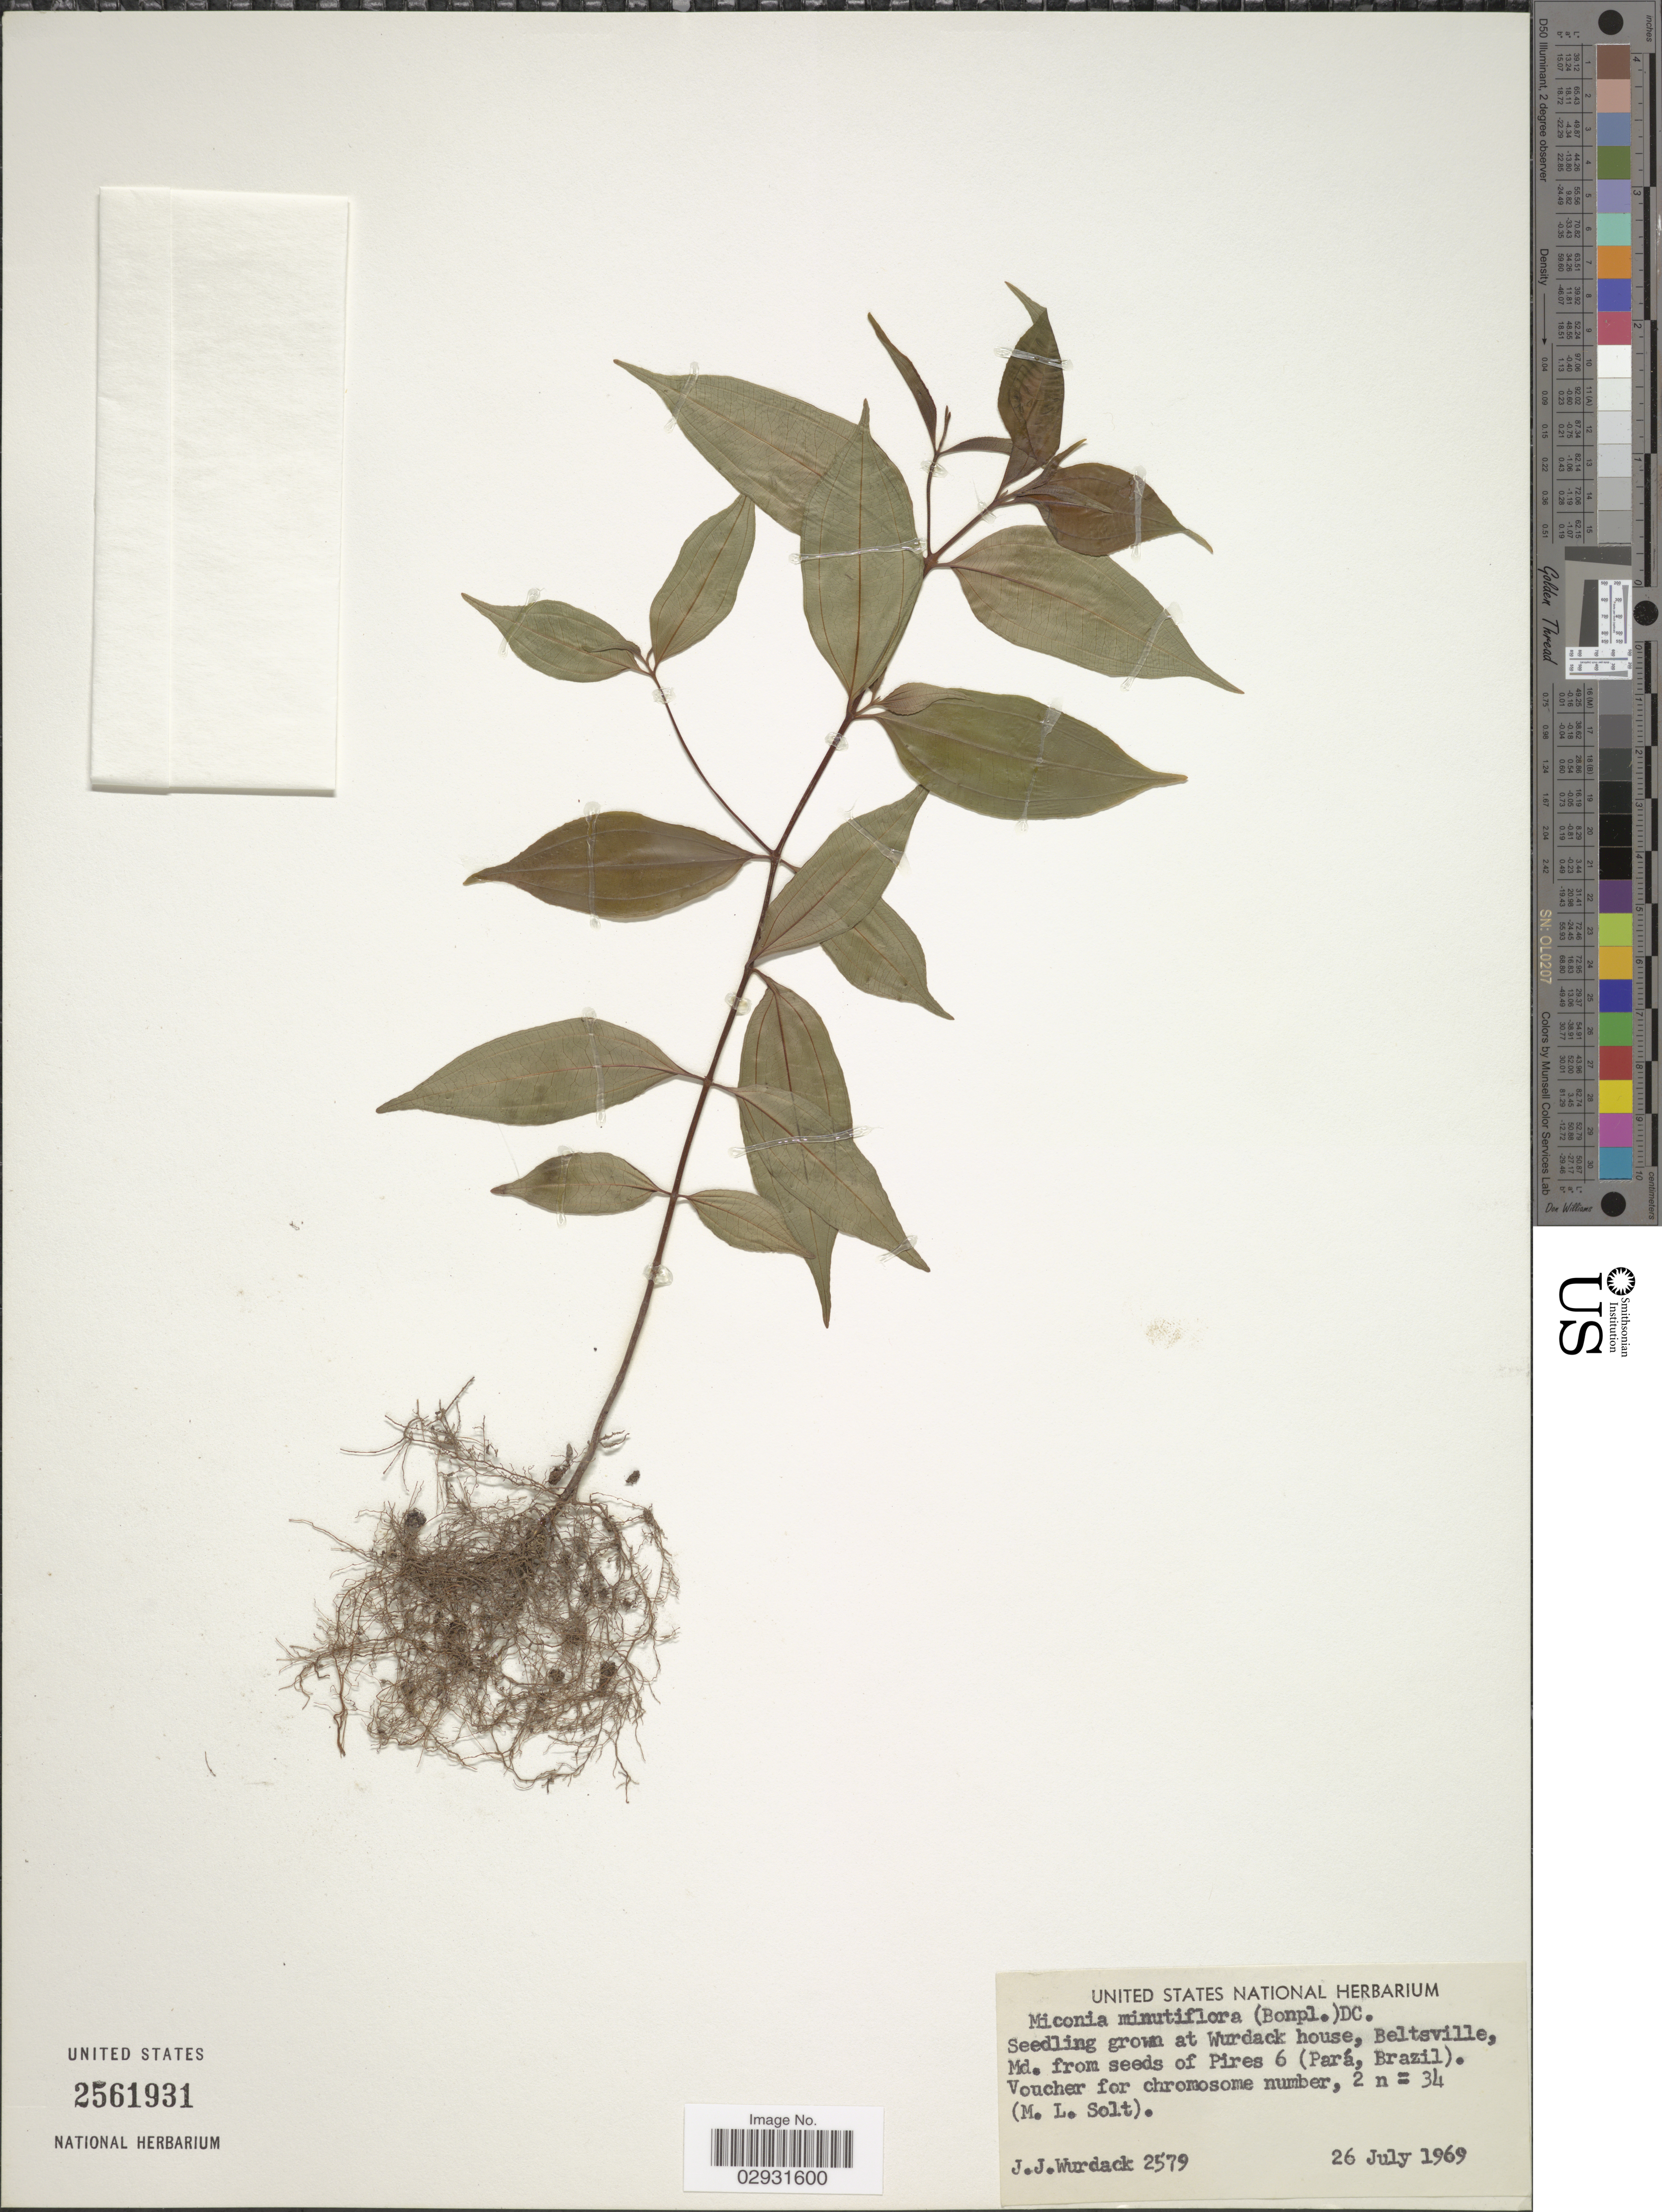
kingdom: Plantae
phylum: Tracheophyta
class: Magnoliopsida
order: Myrtales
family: Melastomataceae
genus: Miconia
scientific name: Miconia minutiflora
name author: (Bonpl.) DC.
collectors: J. J. Wurdack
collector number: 2579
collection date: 1969-07-26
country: United States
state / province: Maryland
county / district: Prince George's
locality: Seedling grown at Wurdack house, Beltsville.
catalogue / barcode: US 2561931